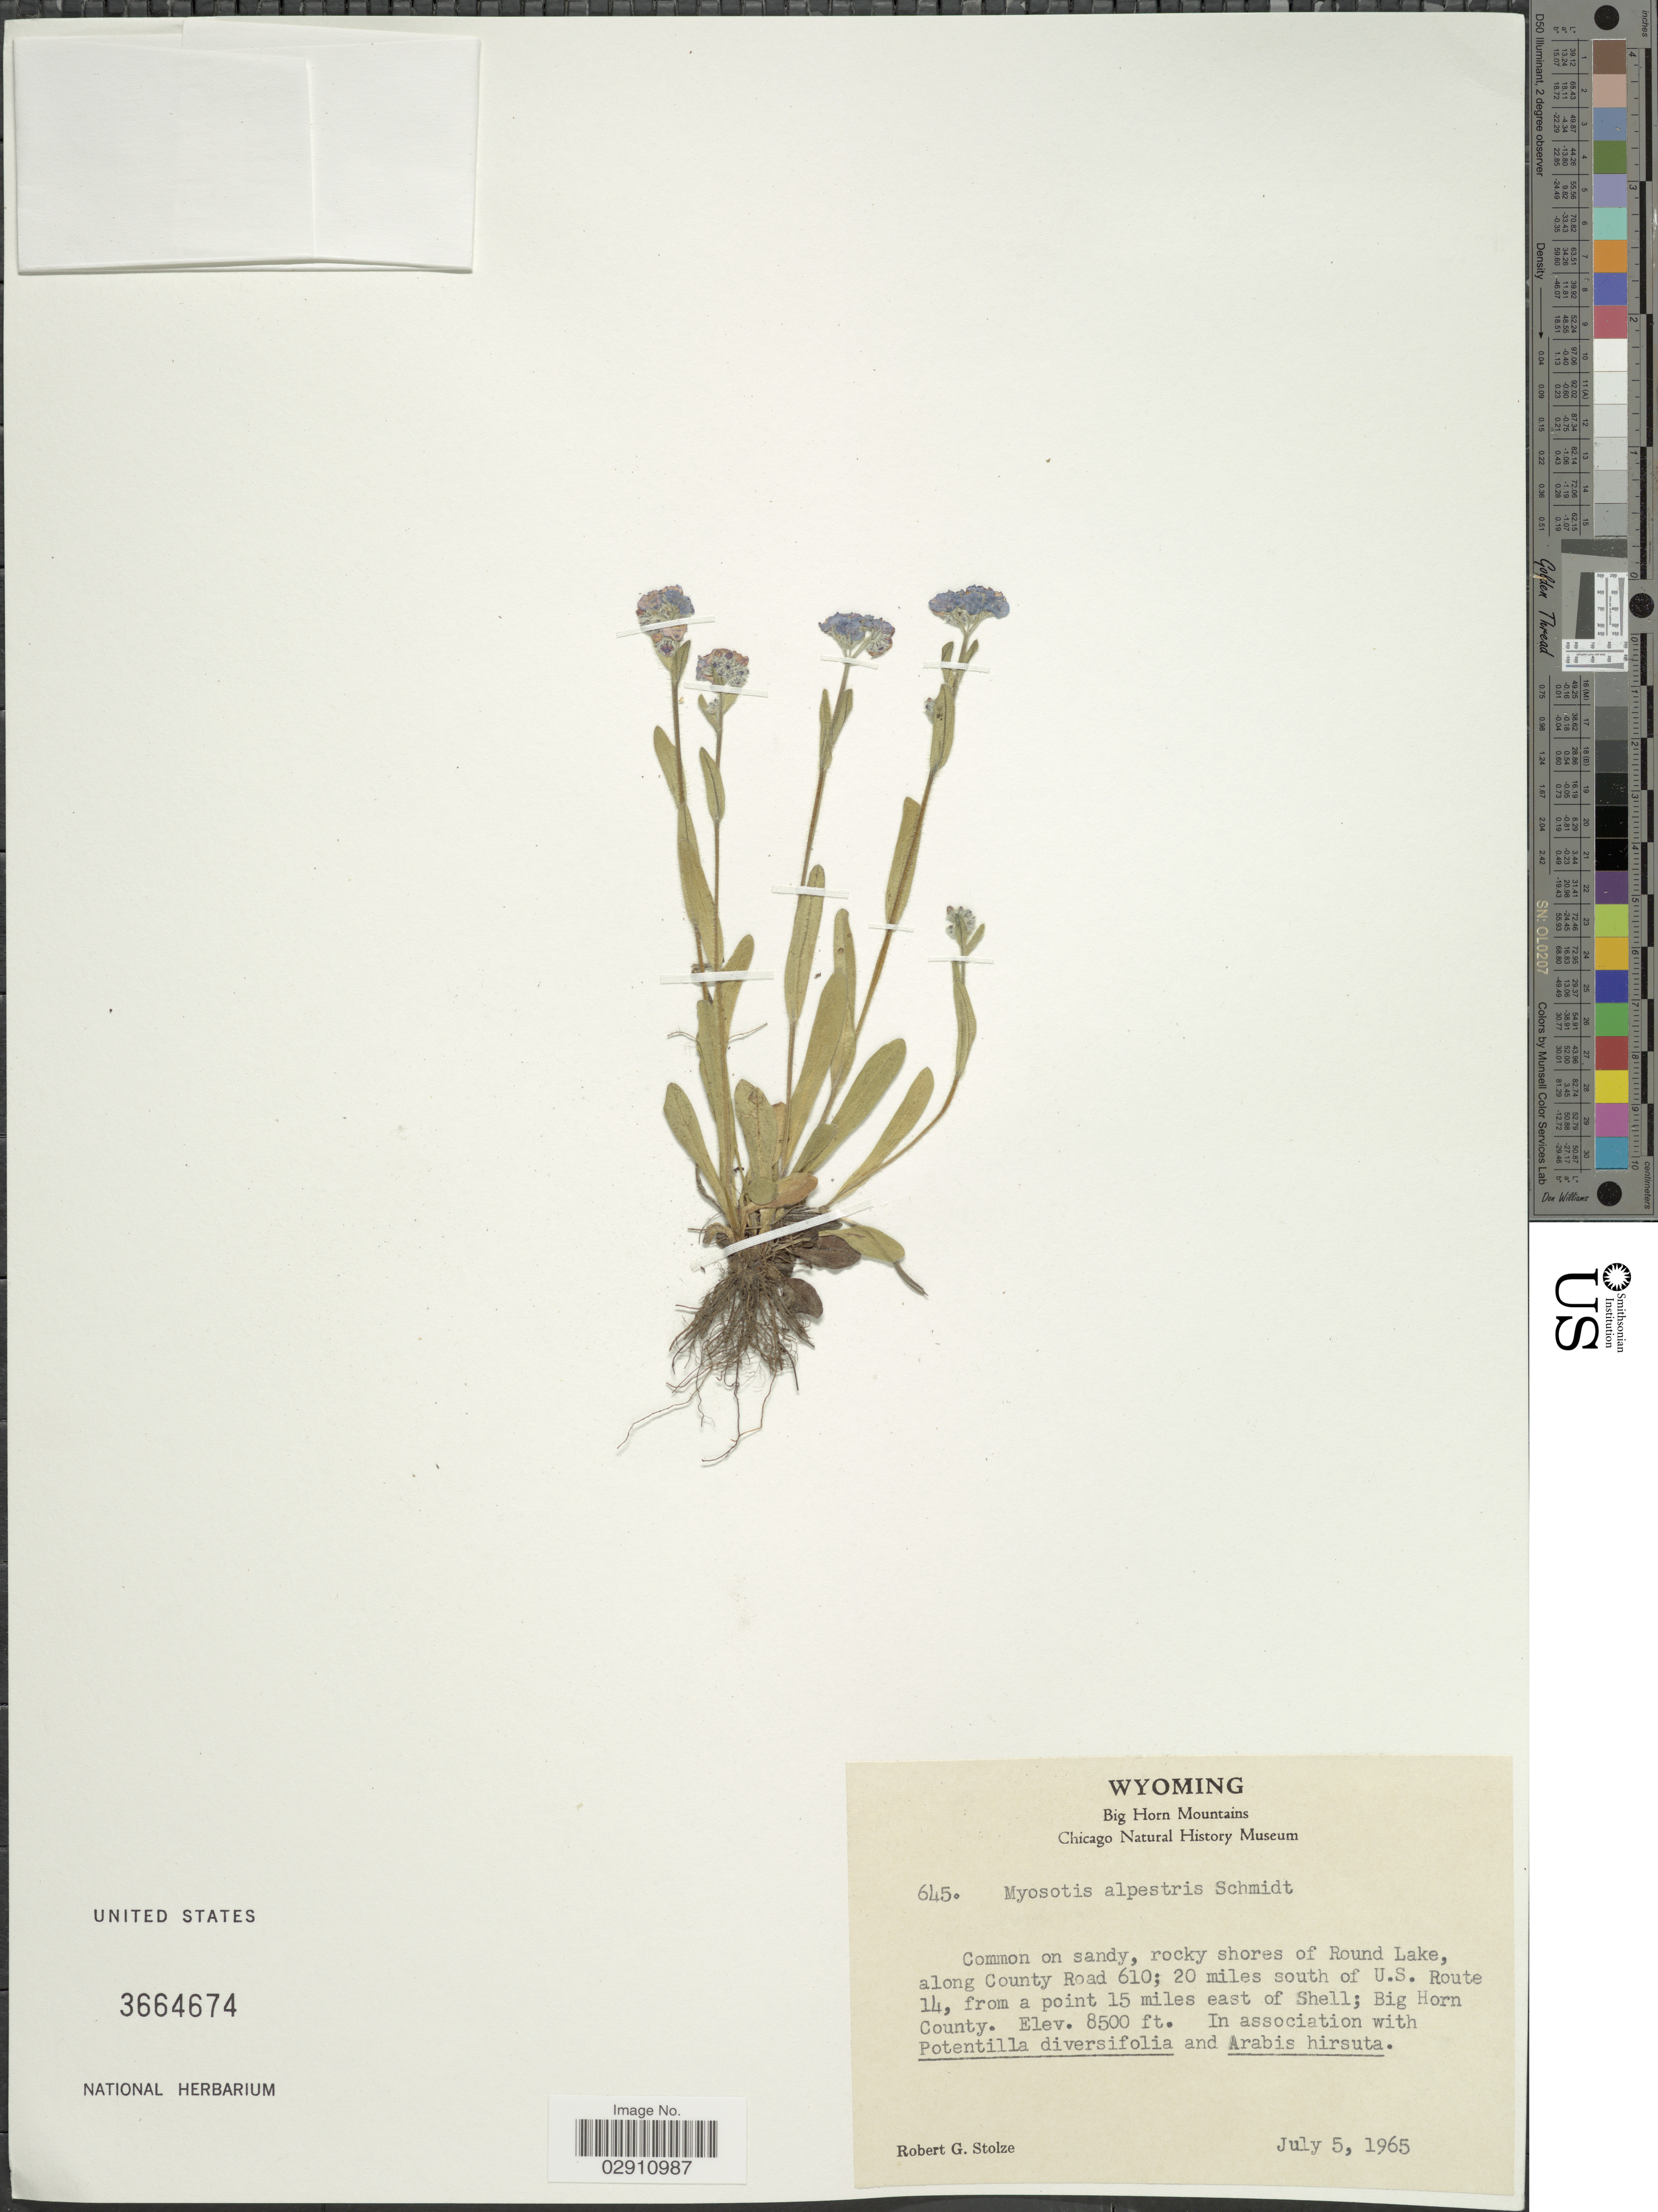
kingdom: Plantae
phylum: Tracheophyta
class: Magnoliopsida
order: Boraginales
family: Boraginaceae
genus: Myosotis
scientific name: Myosotis alpestris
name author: F.W. Schmidt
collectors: R. G. Stolze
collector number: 645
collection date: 1965-07-05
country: United States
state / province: Wyoming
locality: Big Horn Mountains. Common on sandy, rocky shores of Round Lake, along County Road 610; 20 miles south of U.S. Route 14, from a point 15 miles east of Shell; Big Horn County.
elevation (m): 2591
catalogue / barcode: US 3664674